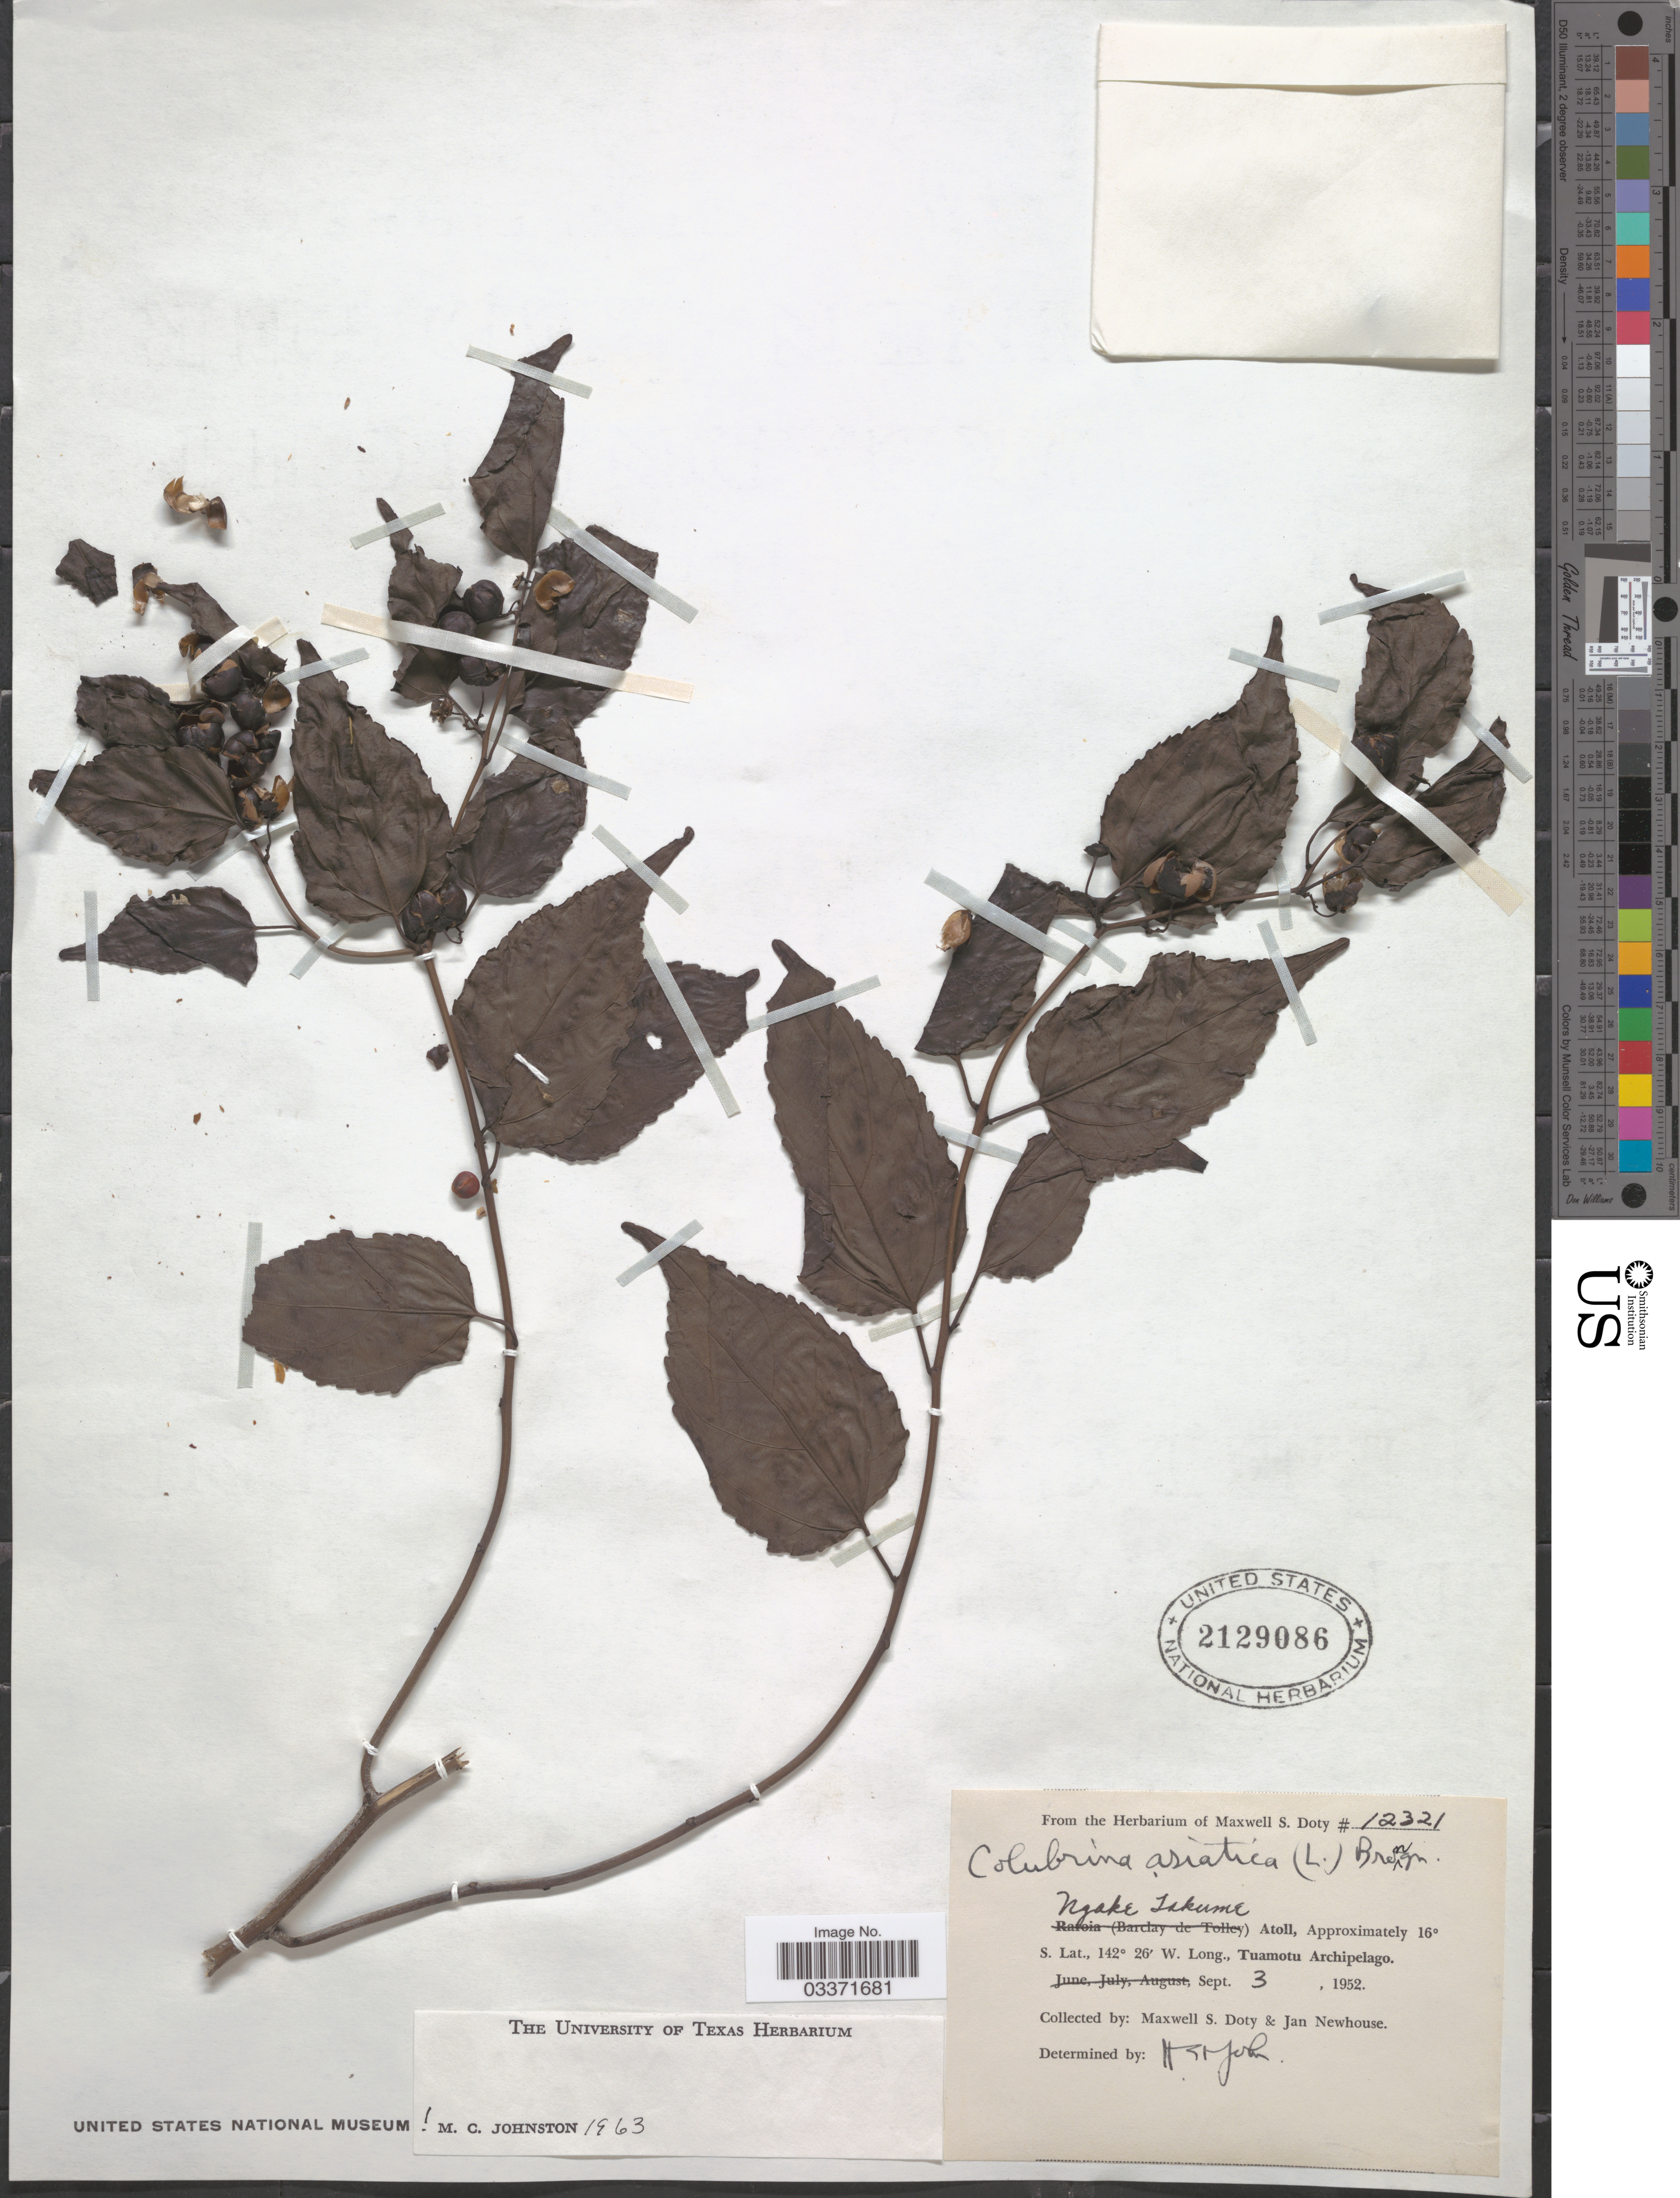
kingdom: Plantae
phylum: Tracheophyta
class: Magnoliopsida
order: Rosales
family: Rhamnaceae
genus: Colubrina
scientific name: Colubrina asiatica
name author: (L.) Brongn.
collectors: M. S. Doty & J. Newhouse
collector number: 12321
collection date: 1952-09-03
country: French Polynesia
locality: Ngake Takume, Atoll, Tuamotu Archipelago.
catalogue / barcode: US 2129806